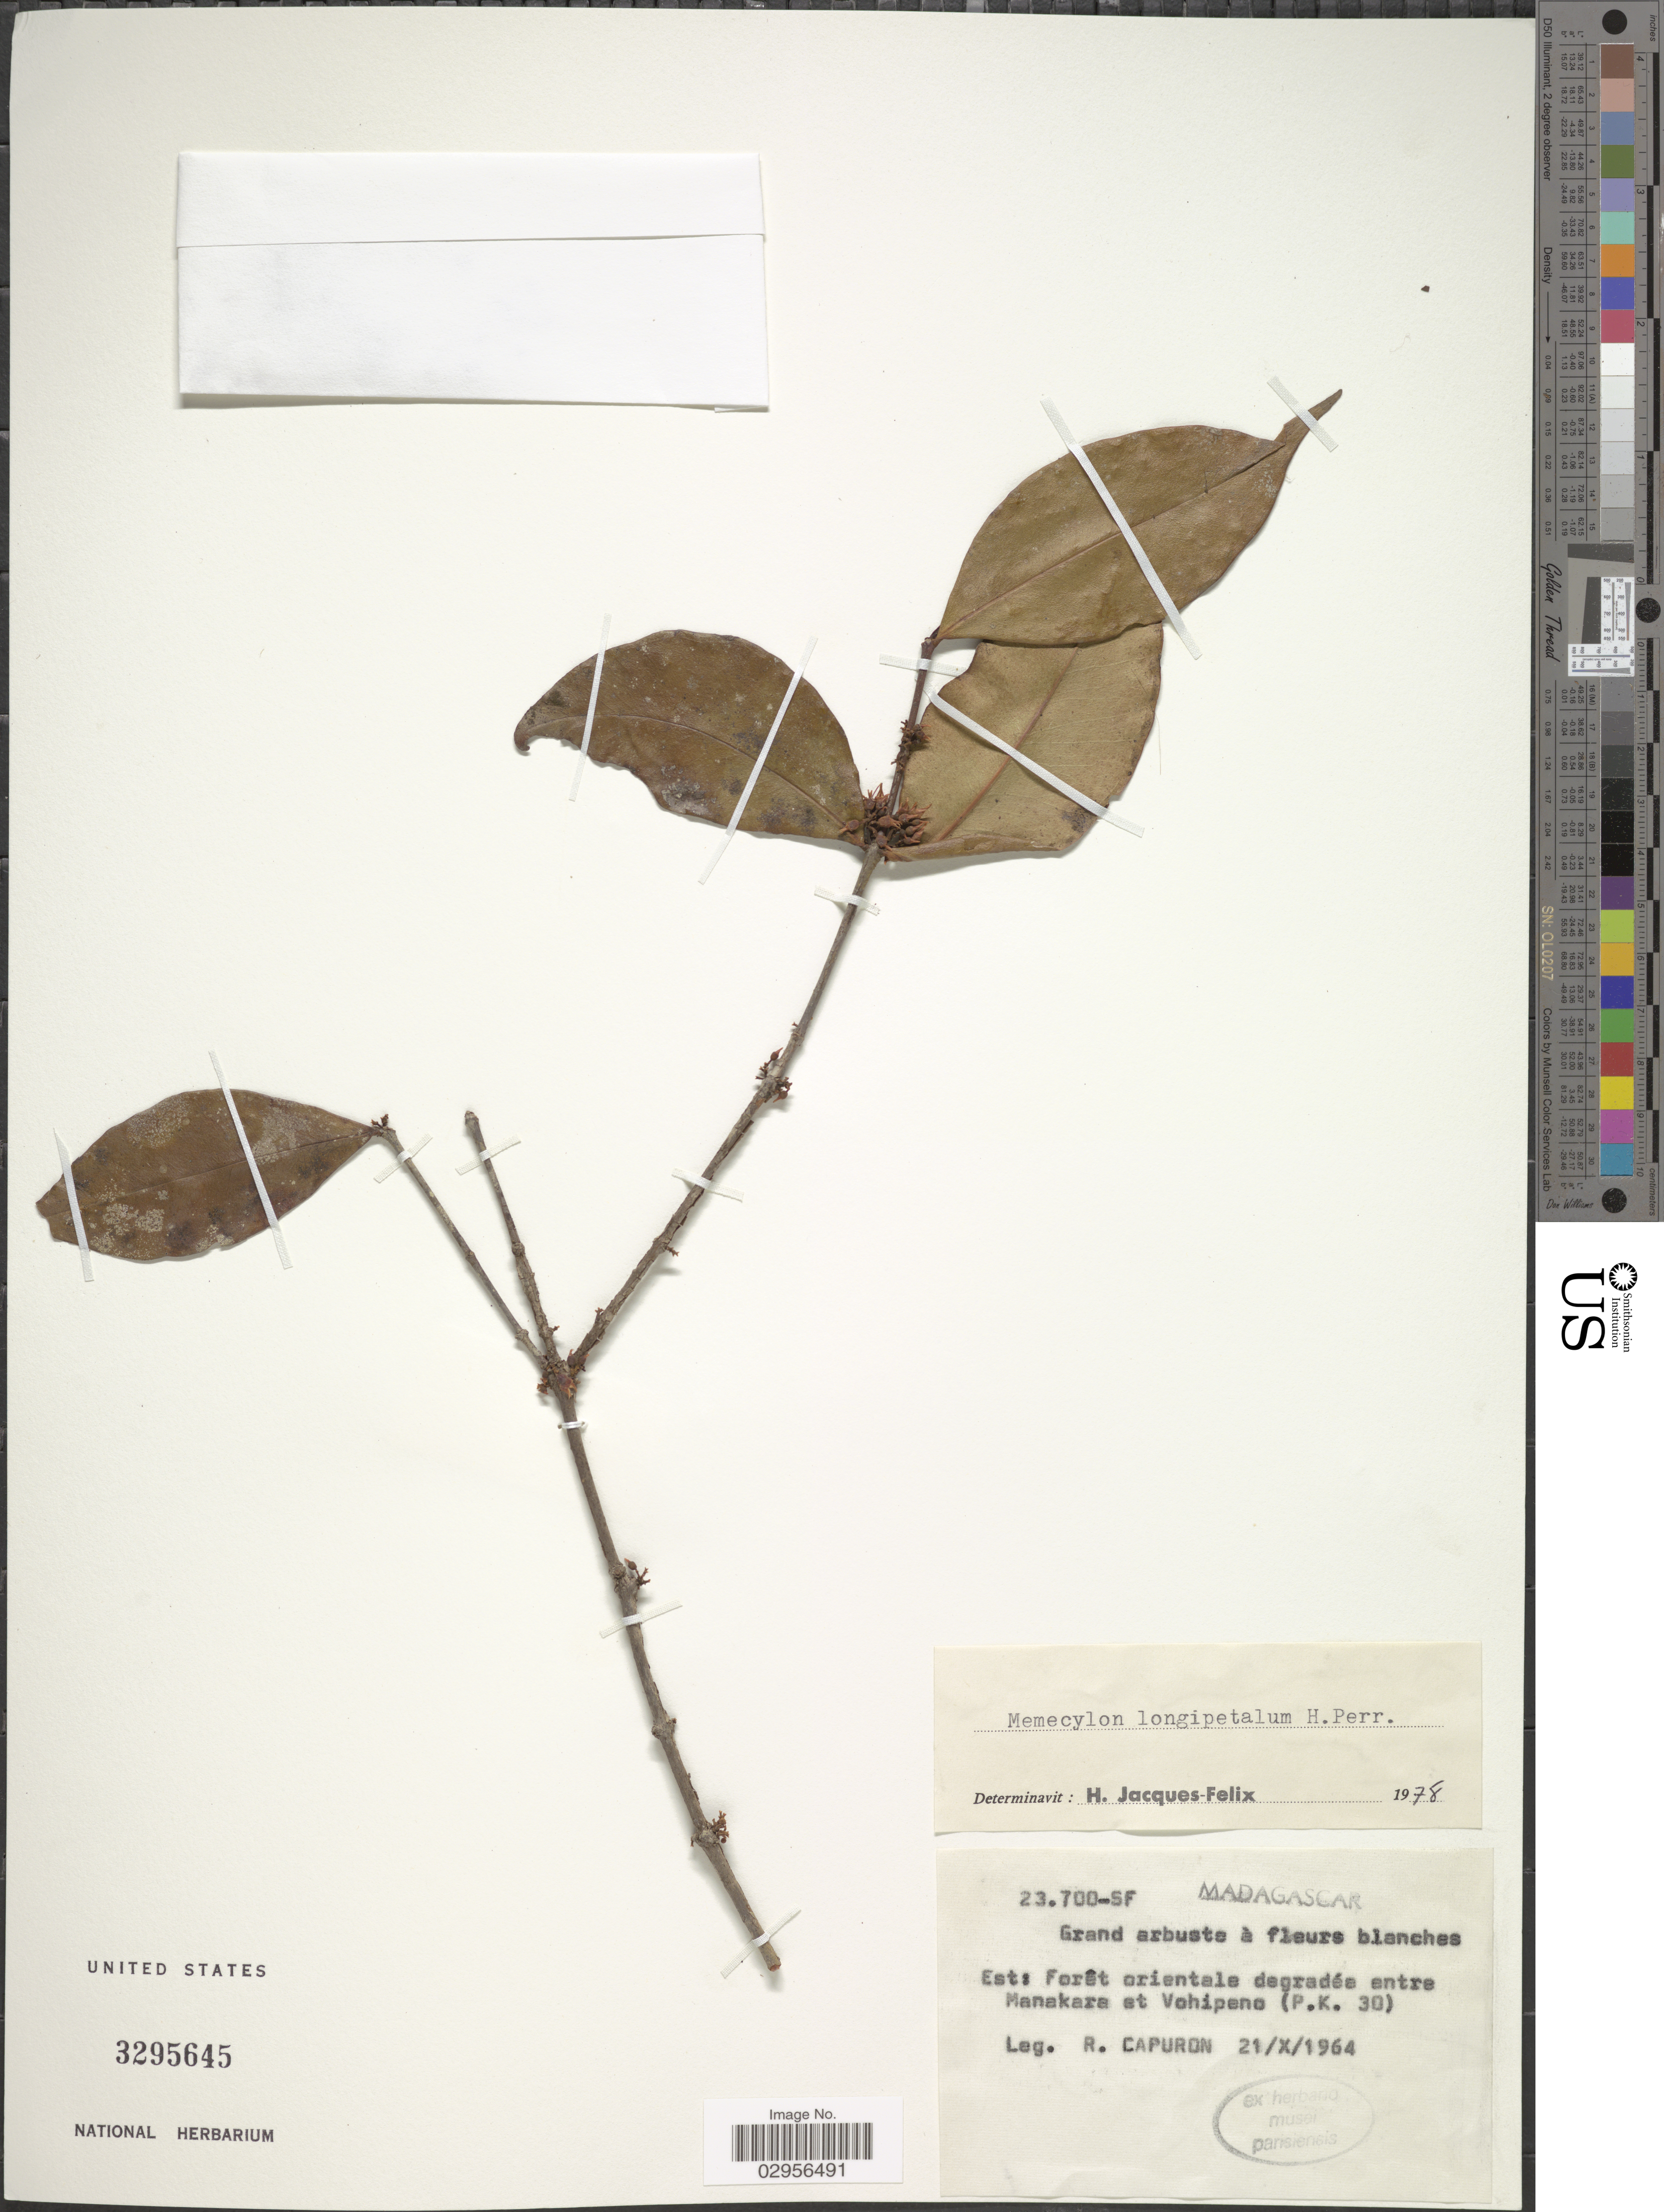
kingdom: Plantae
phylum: Tracheophyta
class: Magnoliopsida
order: Myrtales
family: Melastomataceae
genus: Memecylon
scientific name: Memecylon longipetalum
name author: H. Perrier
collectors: R. Capuron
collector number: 23700-SF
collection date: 1964-10-21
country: Madagascar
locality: Est: Forêt orientale degradée entre Manakara et Vohipeno (P.K.30).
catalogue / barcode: US 3295645